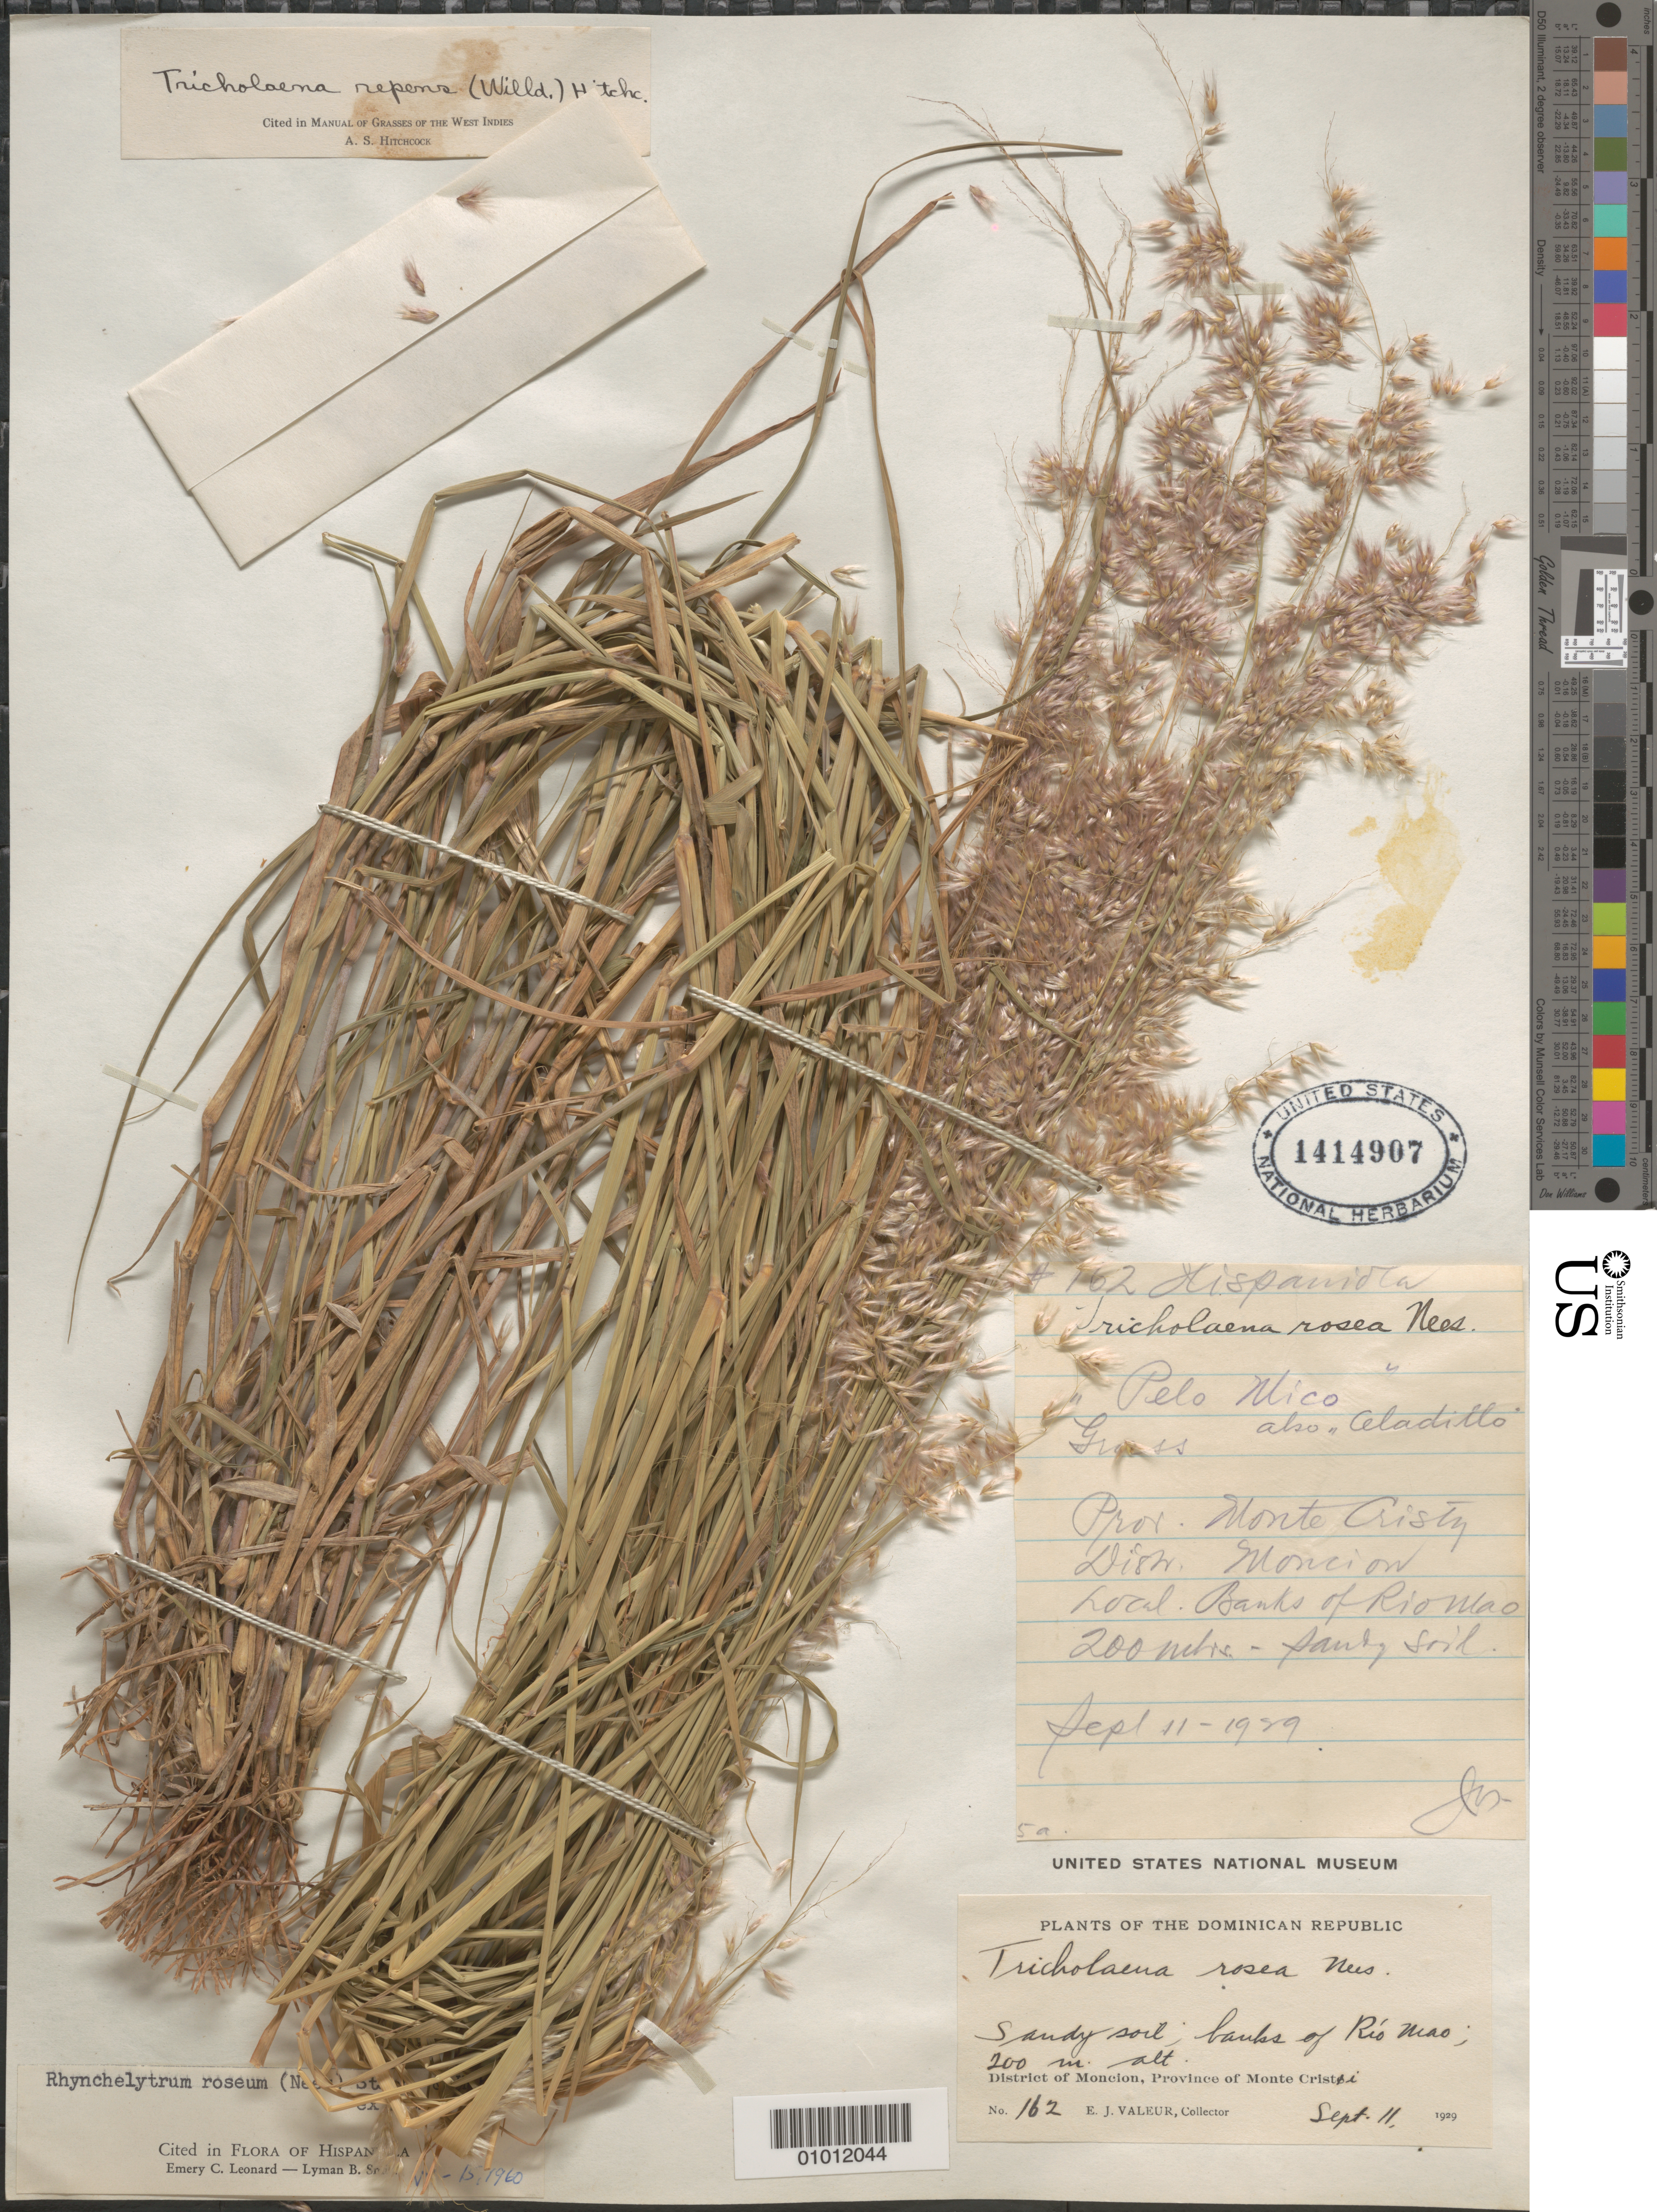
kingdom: Plantae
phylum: Tracheophyta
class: Liliopsida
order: Poales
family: Poaceae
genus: Rhynchelytrum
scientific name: Rhynchelytrum roseum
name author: (Nees) Stapf & C.E. Hubb.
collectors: E. Valeur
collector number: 162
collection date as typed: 11 Sep 1929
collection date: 1929-09-11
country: Dominican Republic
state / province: Monte Cristi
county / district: Monción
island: Hispaniola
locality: Banks of Rio Mao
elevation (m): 200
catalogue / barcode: US 1414907